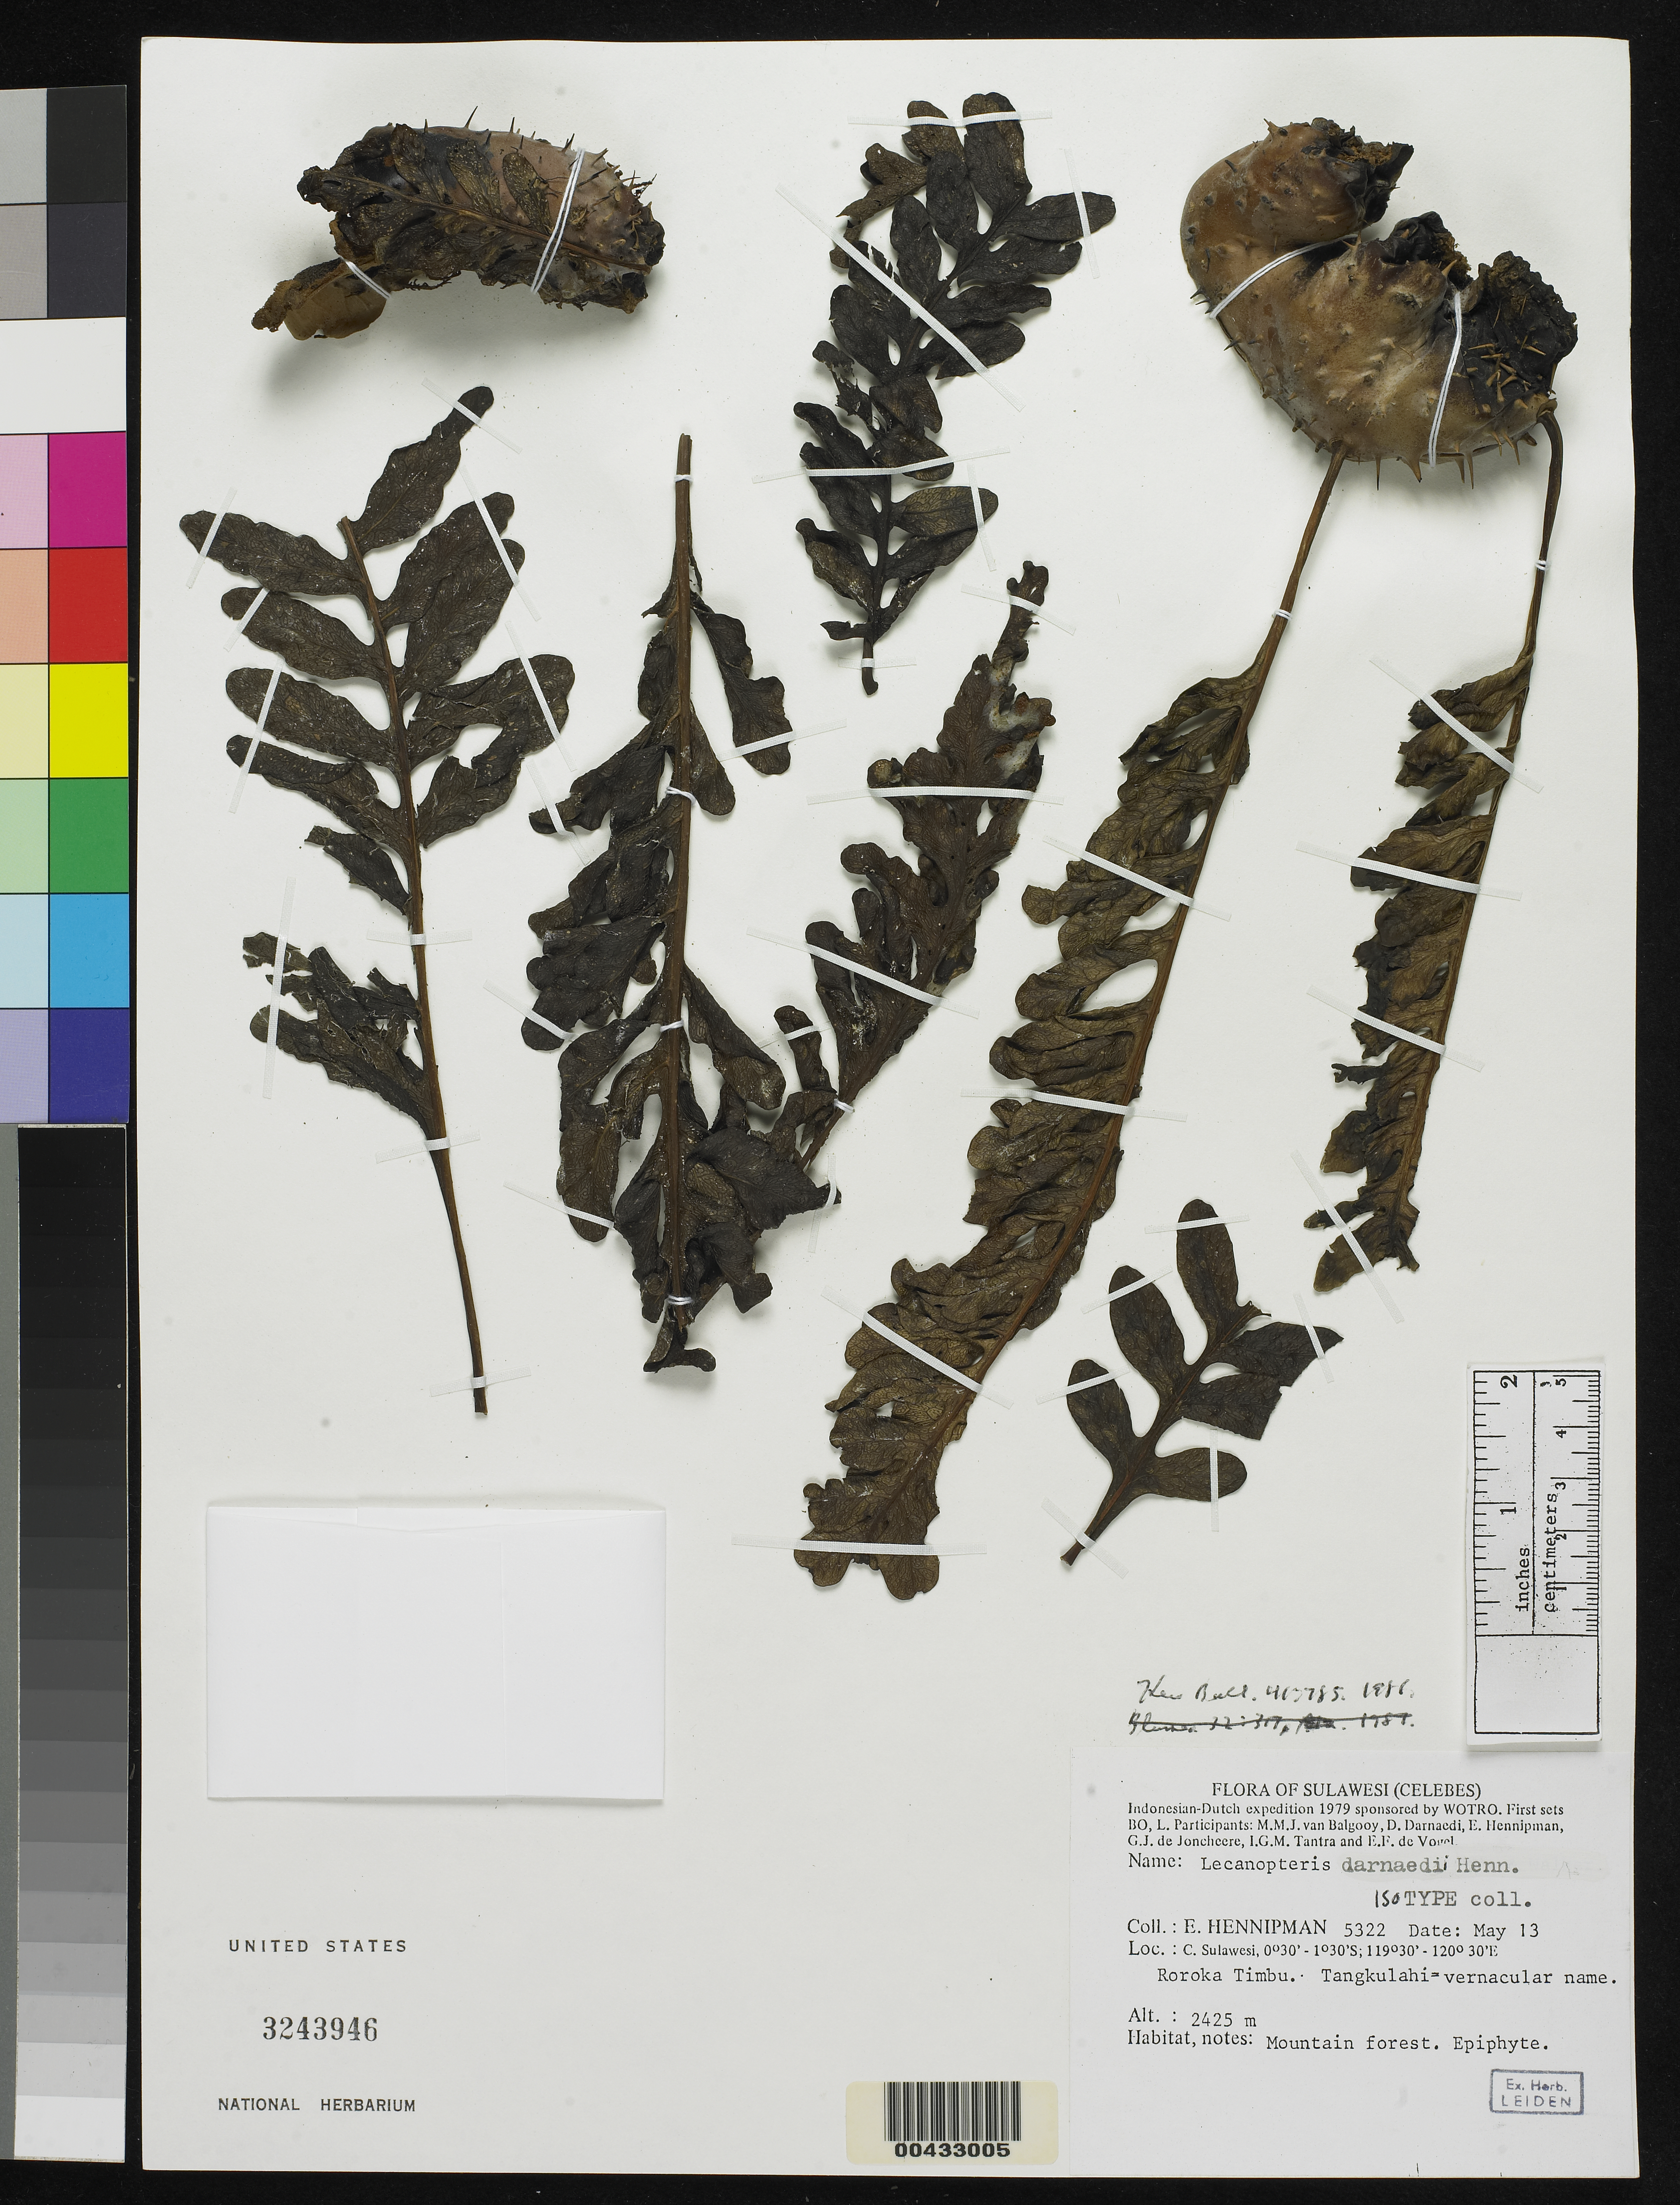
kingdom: Plantae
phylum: Tracheophyta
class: Polypodiopsida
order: Polypodiales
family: Polypodiaceae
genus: Lecanopteris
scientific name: Lecanopteris darnaedii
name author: Hennipman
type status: Isotype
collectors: E. Hennipman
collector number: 5322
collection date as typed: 13 May 1979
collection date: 1979-05-13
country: Indonesia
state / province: Sulawesi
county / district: Sulawesi Tengah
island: Sulawesi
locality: Roroka Timbu.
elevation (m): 2425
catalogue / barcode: US 3243946